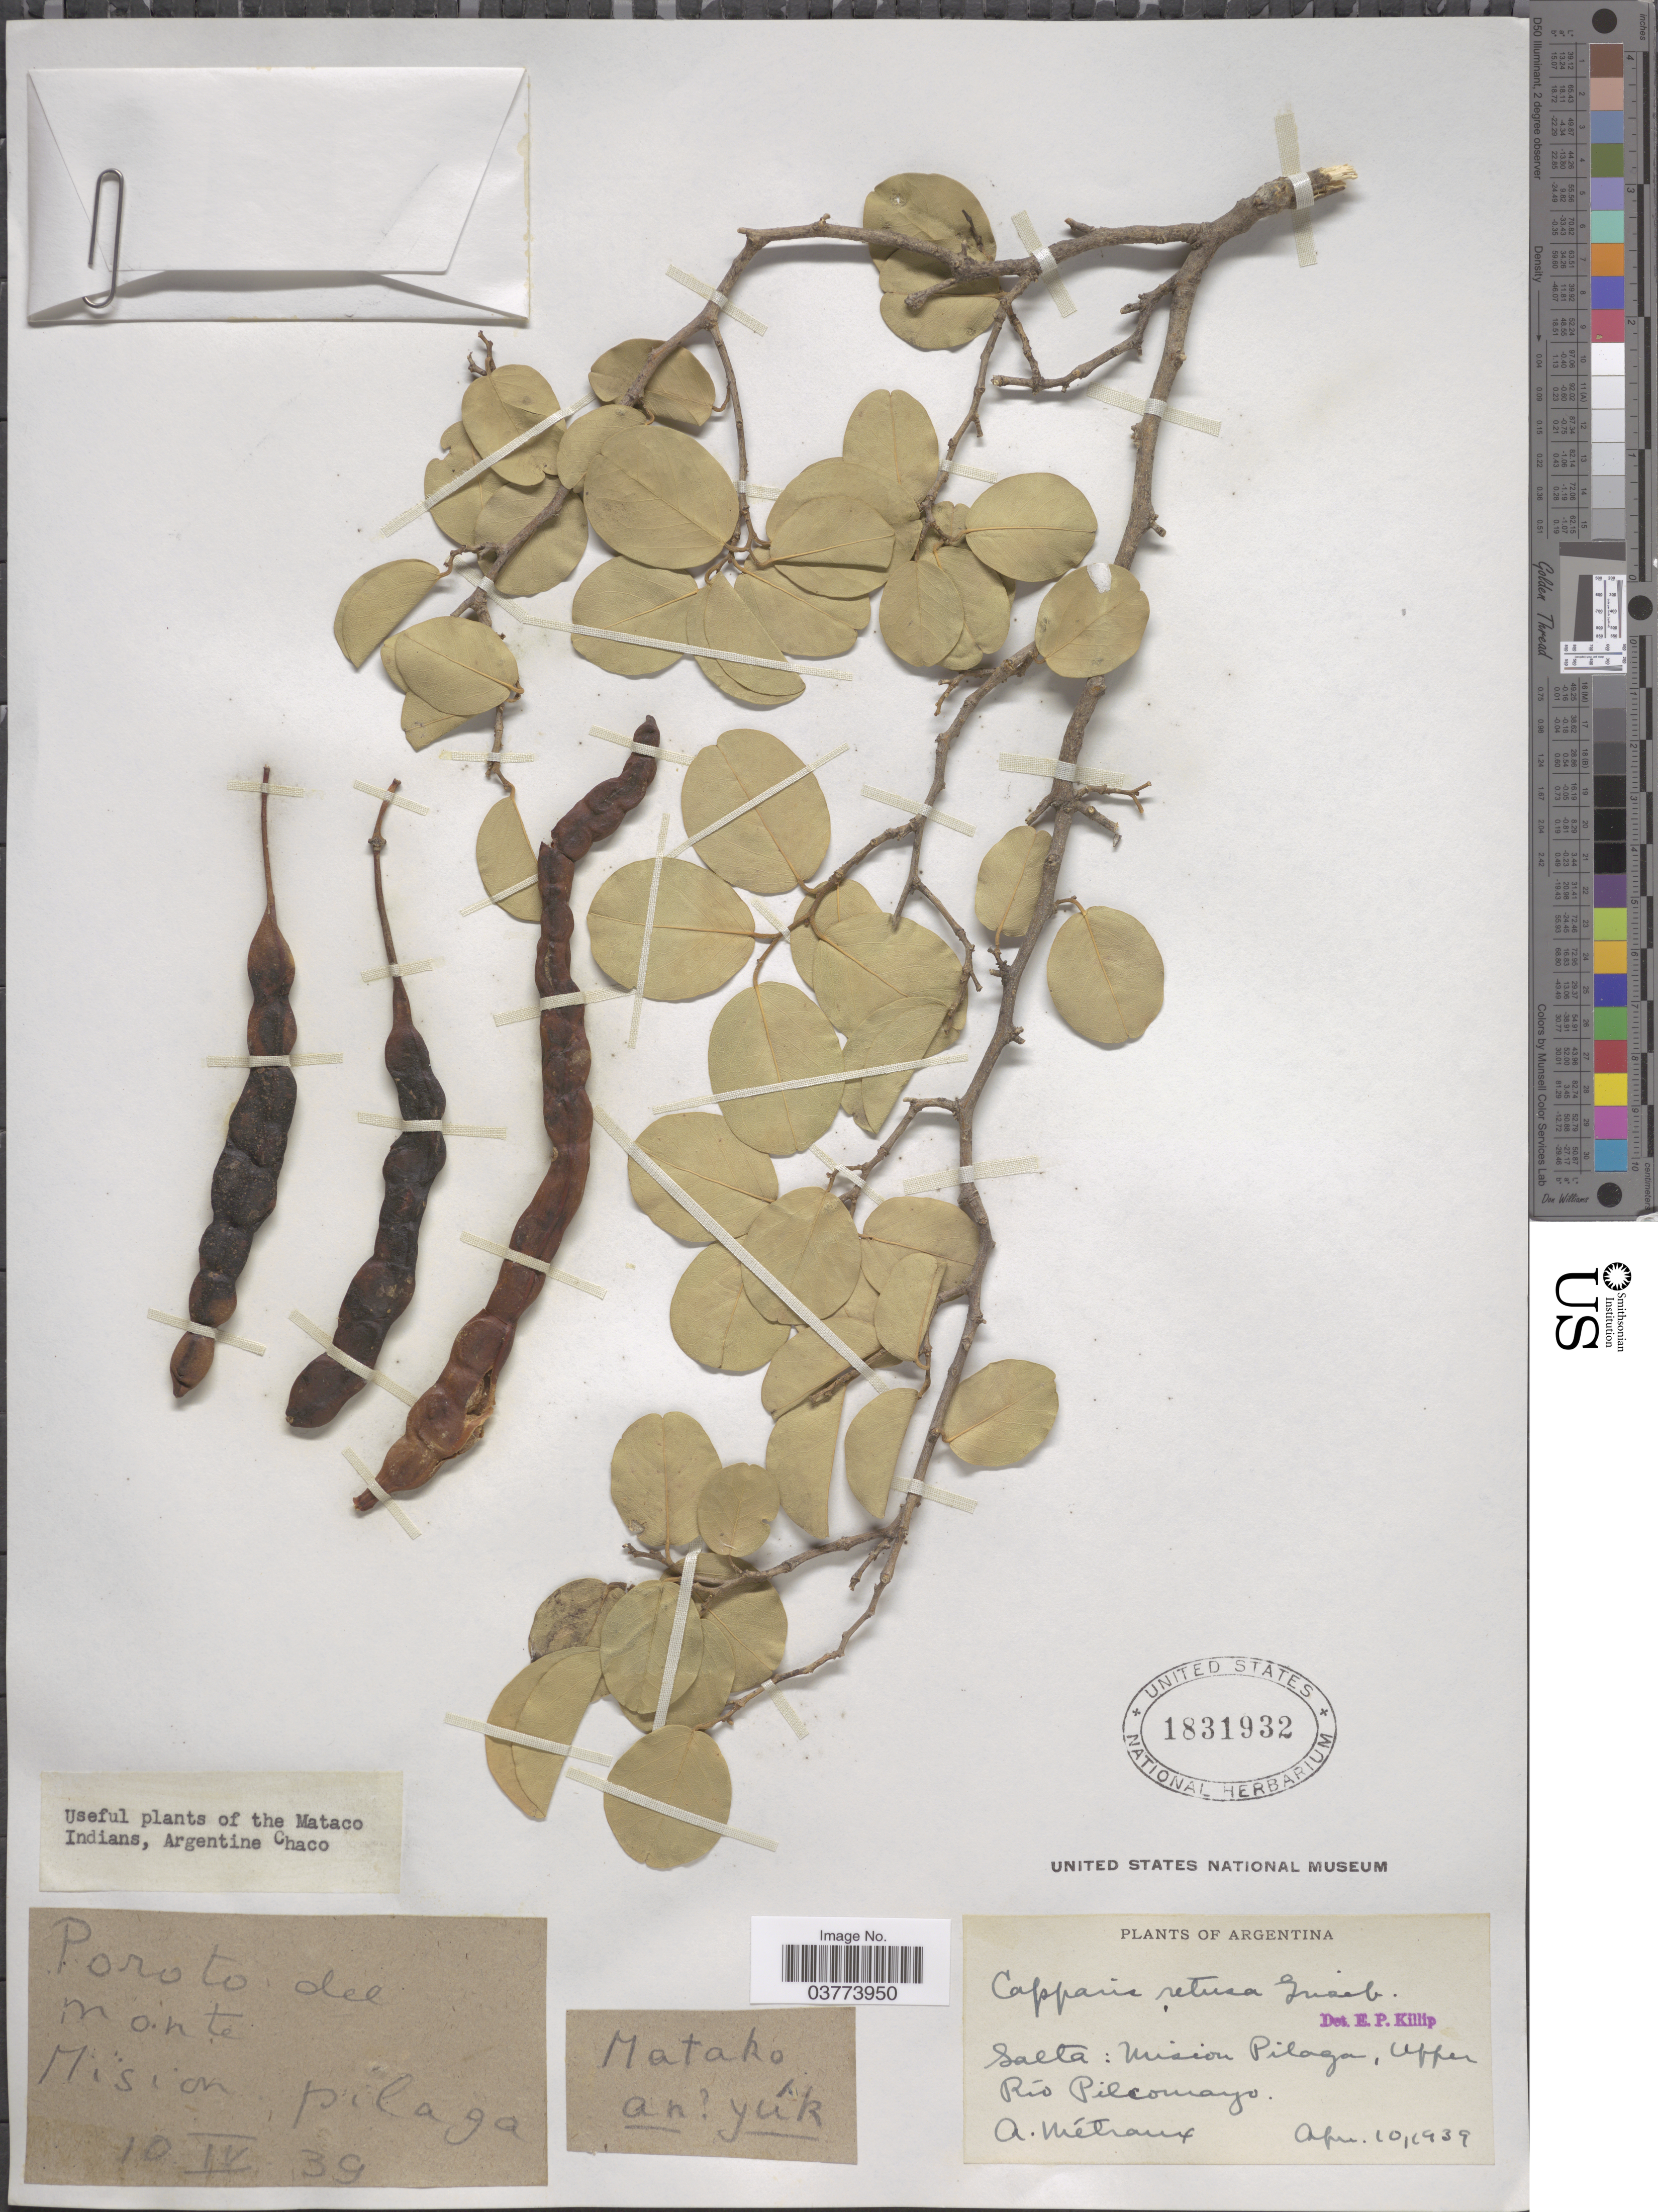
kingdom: Plantae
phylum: Tracheophyta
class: Magnoliopsida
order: Brassicales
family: Capparaceae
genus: Cynophalla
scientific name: Cynophalla retusa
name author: (Griseb.) Cornejo & Iltis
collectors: A. Metraux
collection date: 1939-04-10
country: Argentina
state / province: Salta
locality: Mision Pilaga, Upper Rio Pilcomayo. Porto del Monte. The Mataco Indians, Argentine Chaco. [unsure placement]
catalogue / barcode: US 1831932